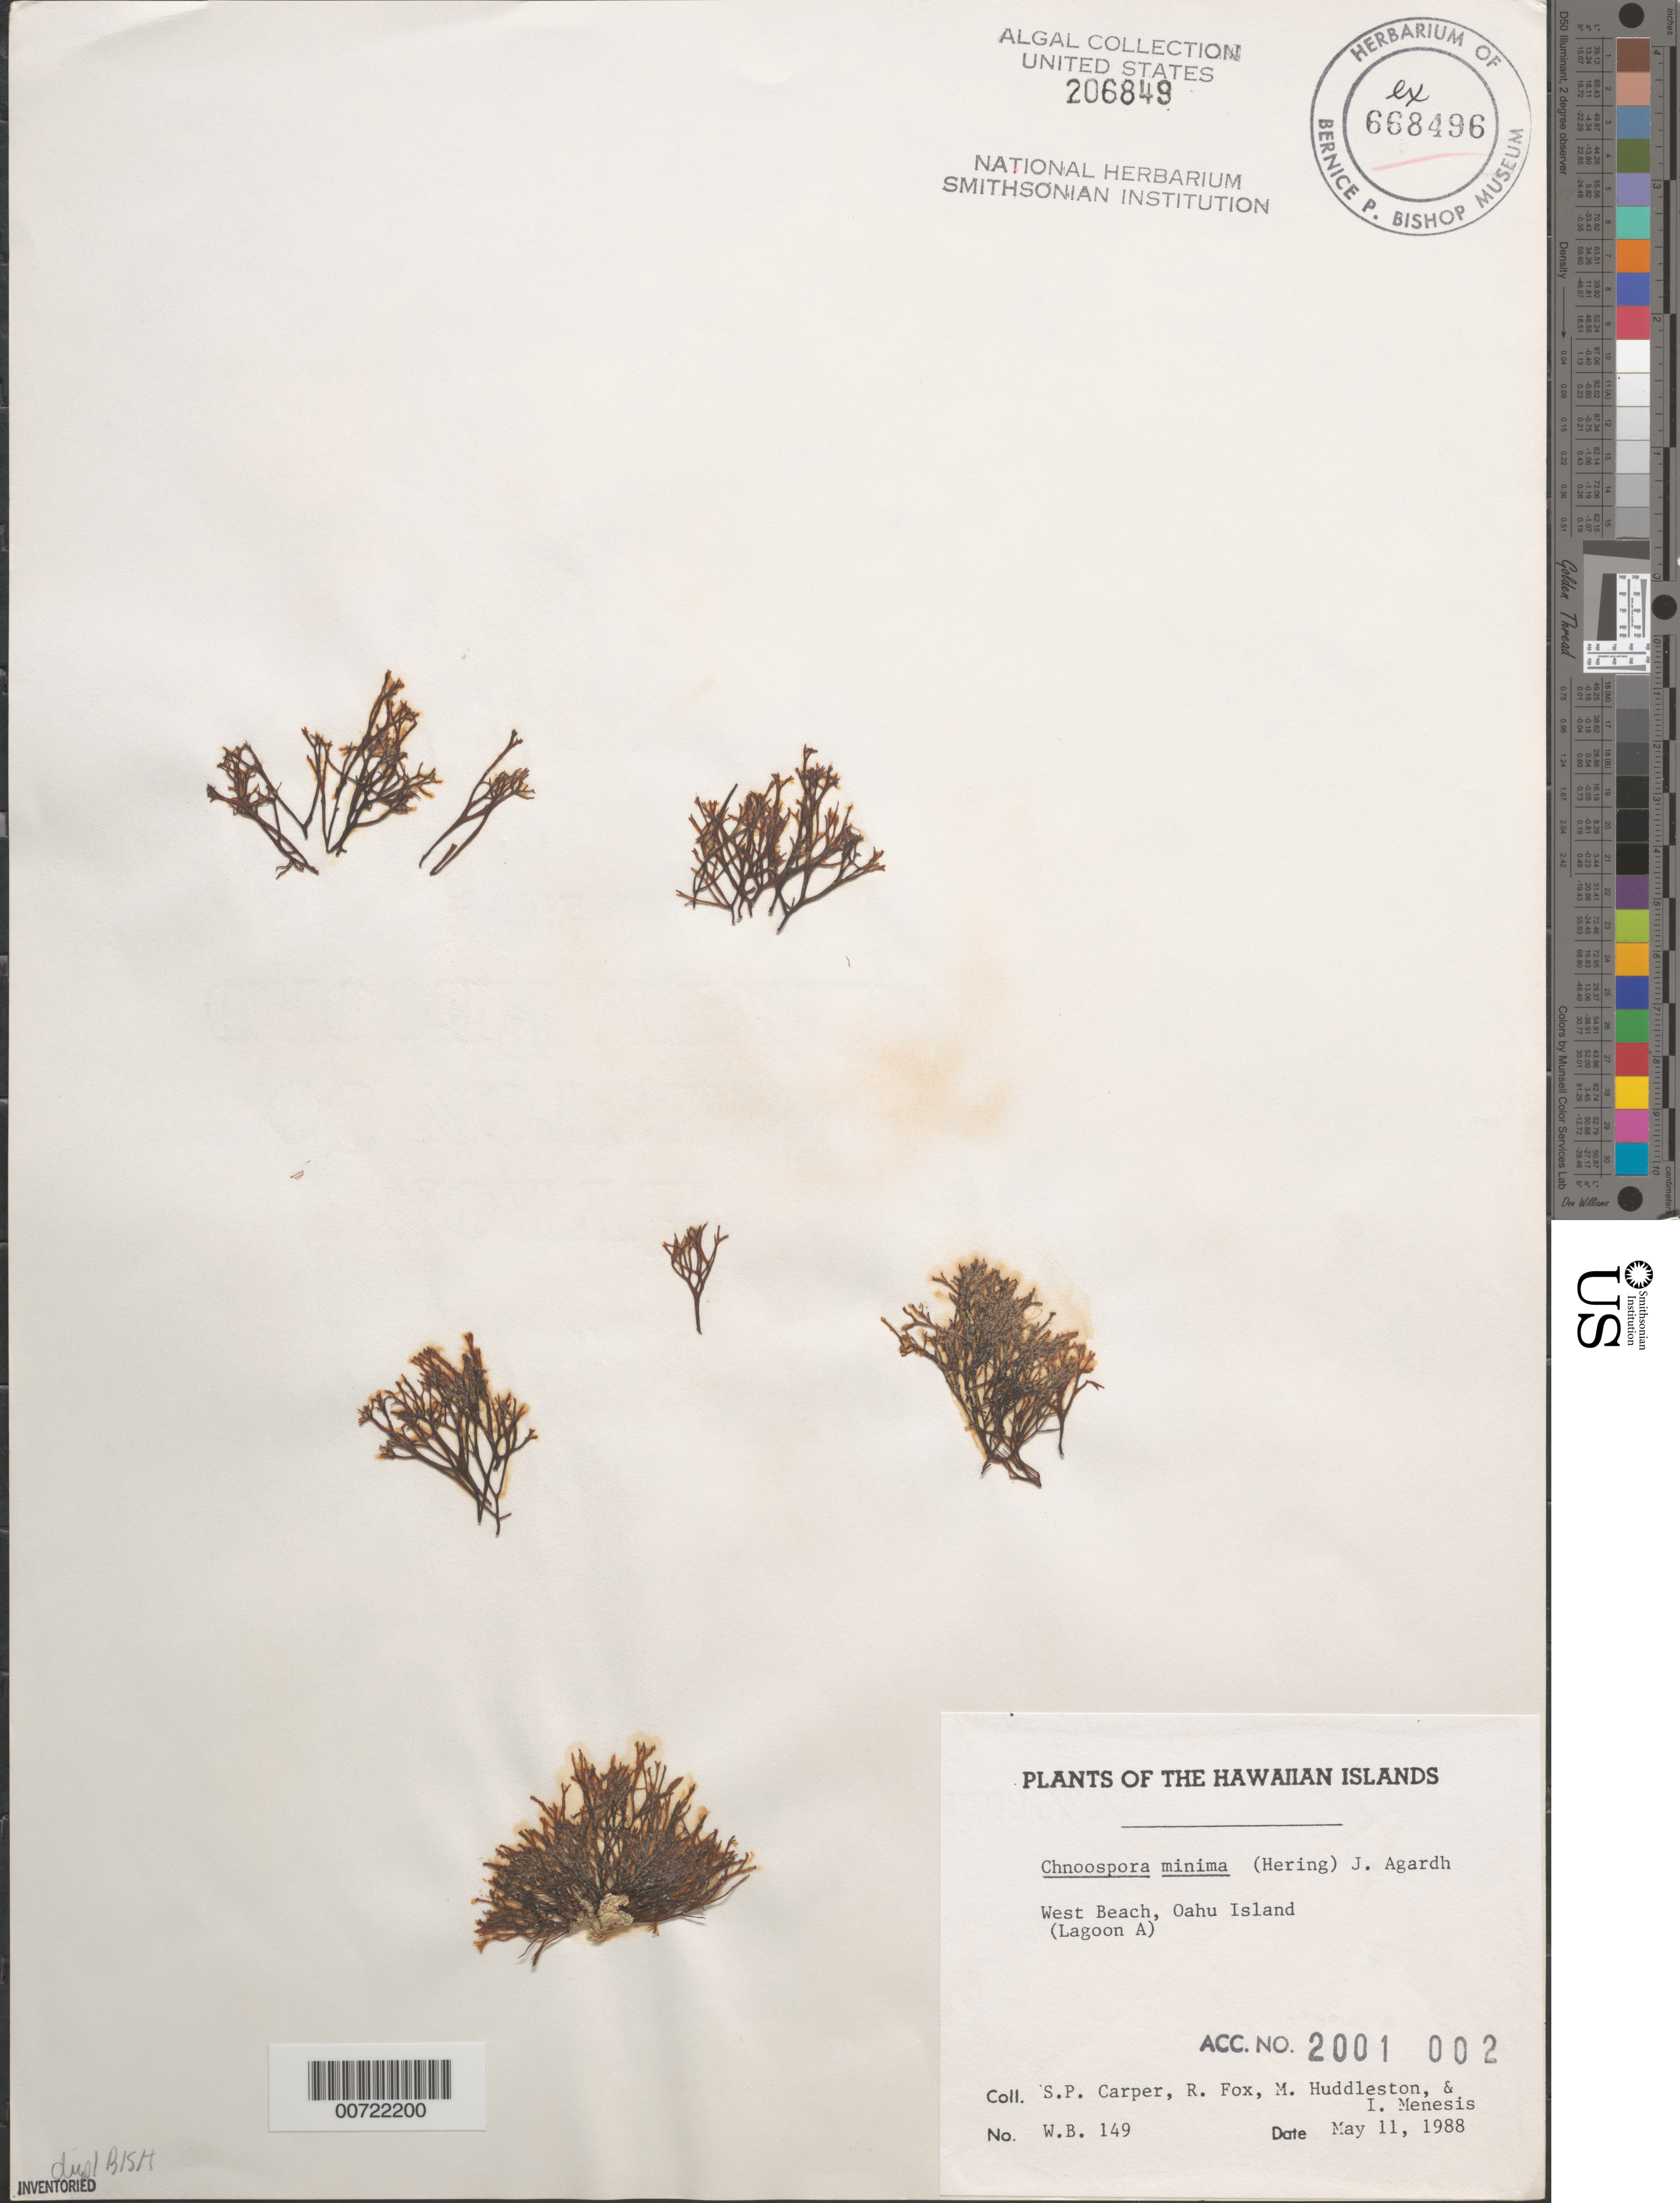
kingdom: Chromista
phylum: Ochrophyta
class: Phaeophyceae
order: Scytosiphonales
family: Scytosiphonaceae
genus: Chnoospora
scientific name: Chnoospora minima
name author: (Hering) Papenf.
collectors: S. Carper, R. Fox, M. Huddleston & I. Menesis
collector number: WB 149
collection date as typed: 11 May 1988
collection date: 1988-05-11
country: United States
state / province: Hawaii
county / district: Honolulu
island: Oahu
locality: West Beach (Lagoon A)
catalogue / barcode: US 206849